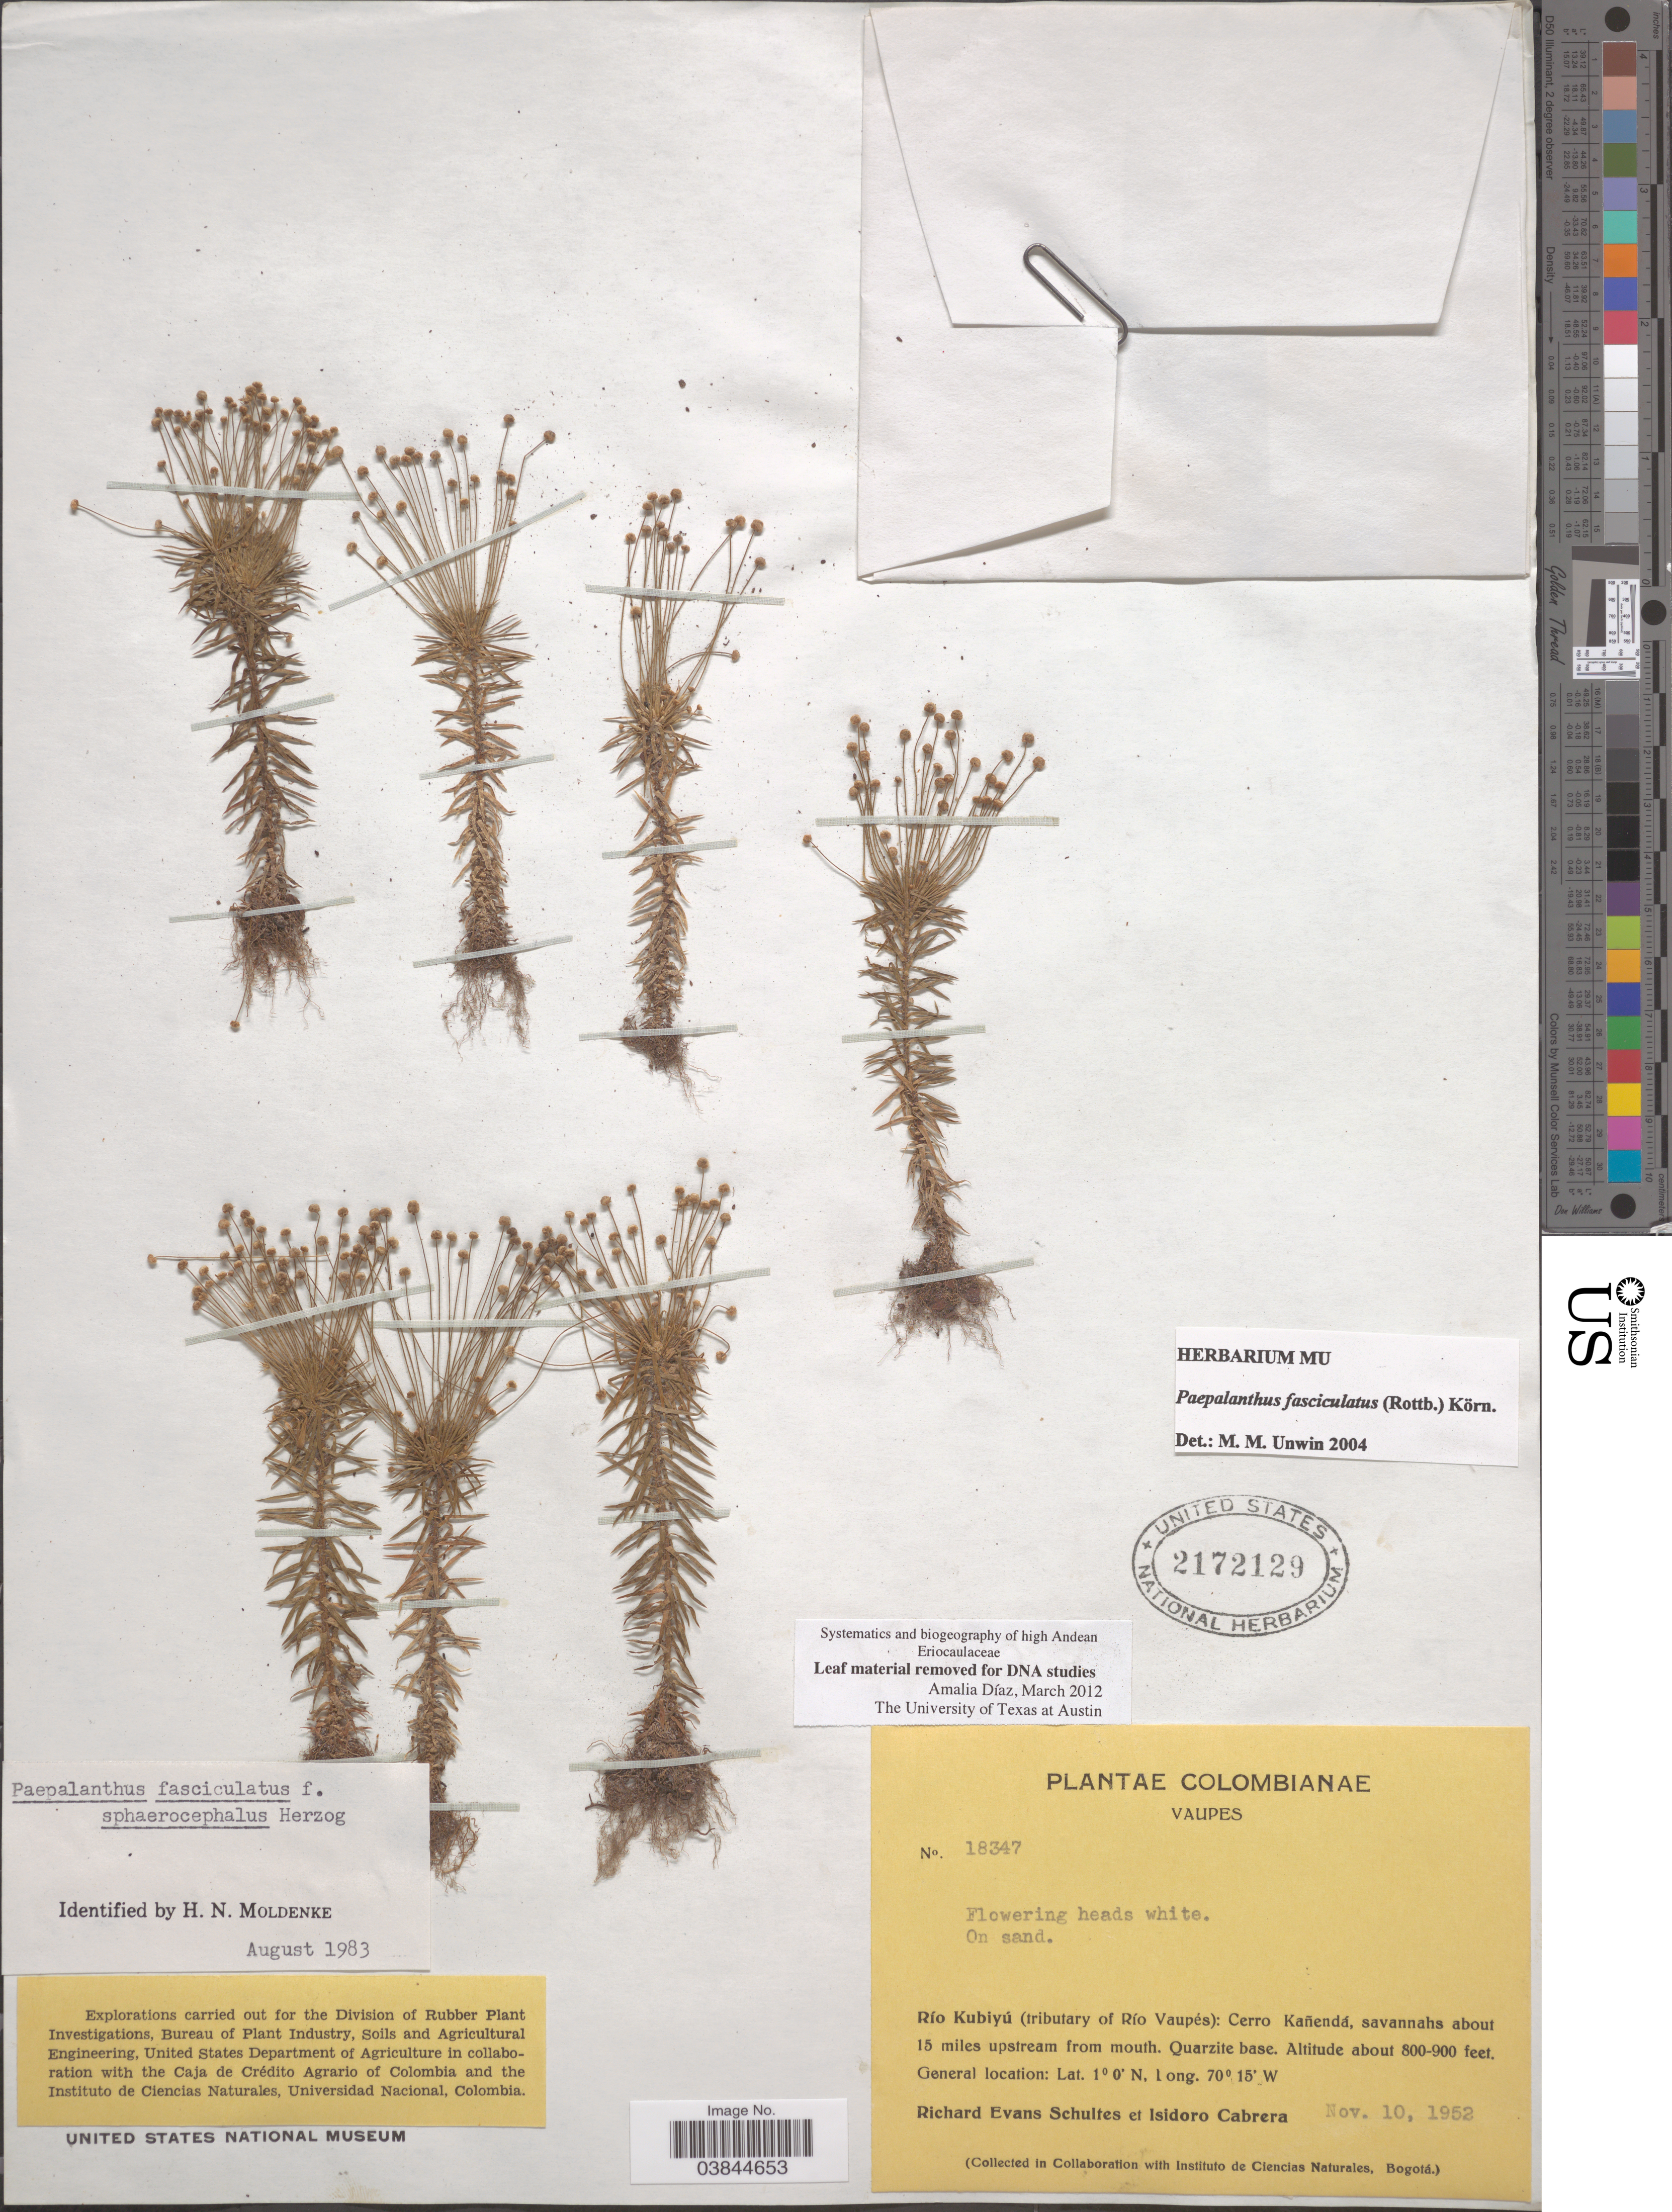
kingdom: Plantae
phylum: Tracheophyta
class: Liliopsida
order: Poales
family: Eriocaulaceae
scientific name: Giuliettia fasciculata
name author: (Rottb.) Andrino & Sano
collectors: R. E. Schultes & I. Cabrera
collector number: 18347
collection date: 1952-11-10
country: Colombia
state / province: Vaupés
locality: Río Kubiyú (tributary of Río Vaupés): Cerro Kañendá, savannahs about 15 miles upstream from mouth. Quarzite base.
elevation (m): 244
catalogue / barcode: US 2172129